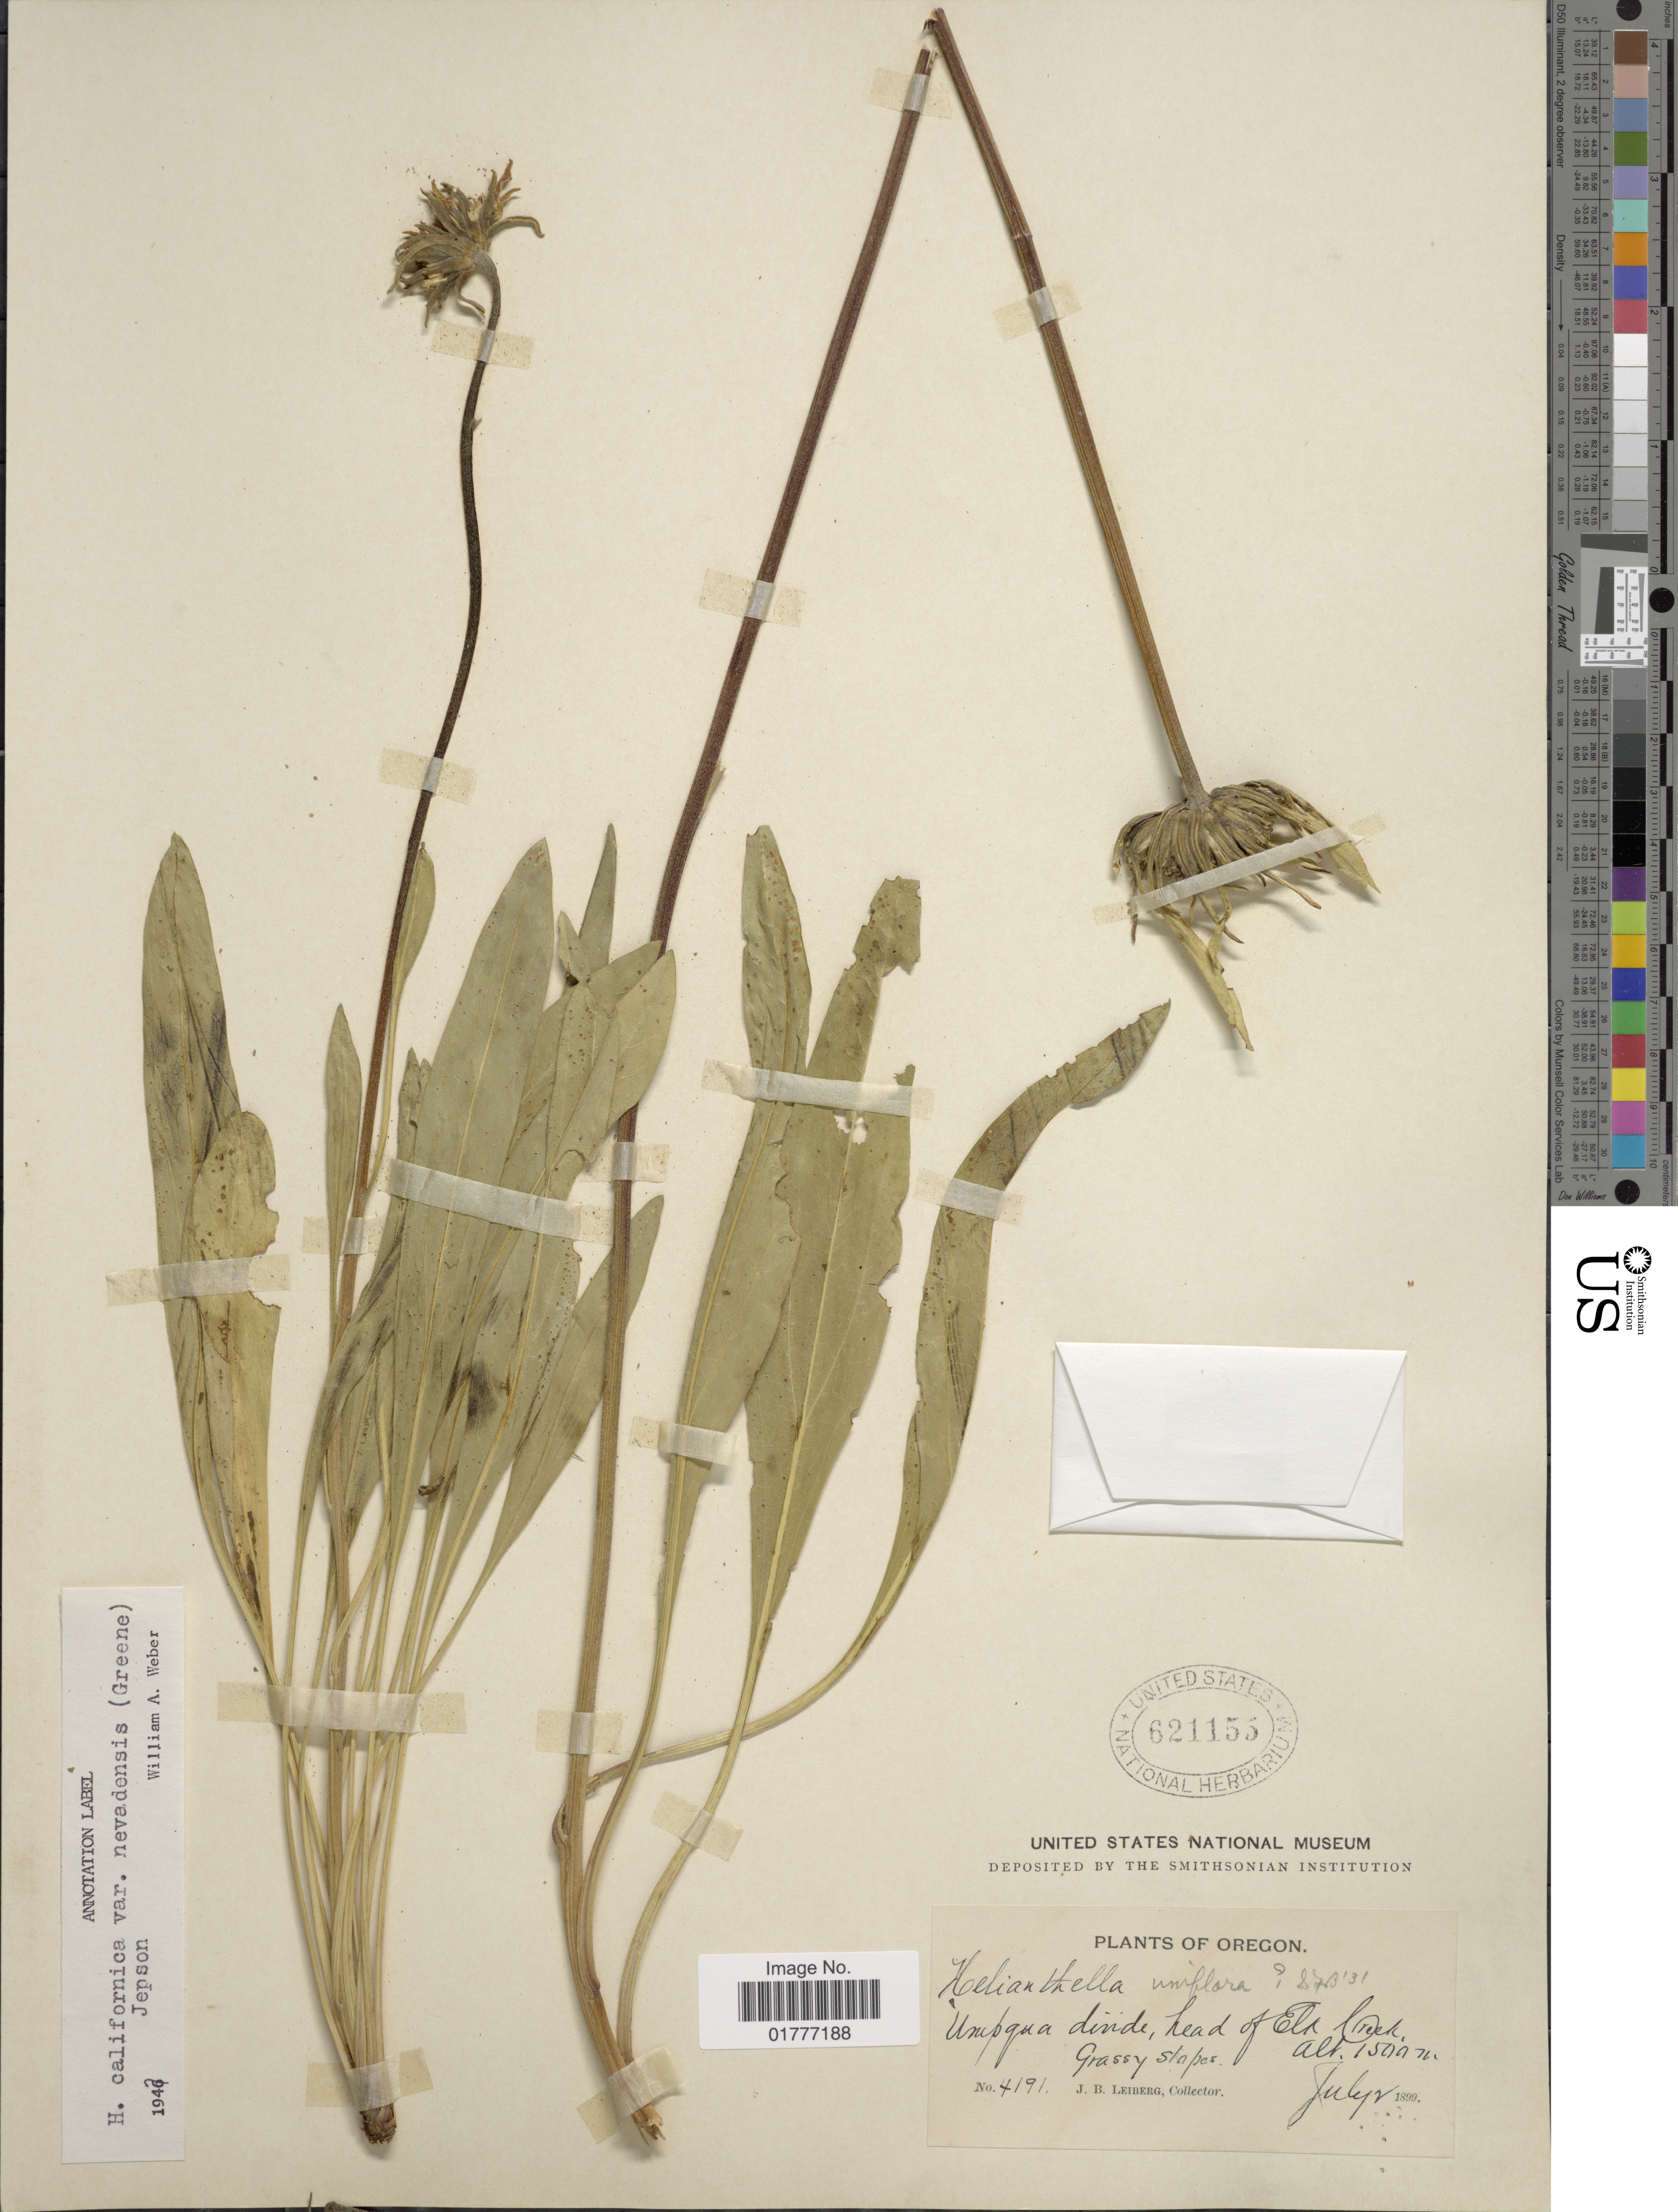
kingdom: Plantae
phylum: Tracheophyta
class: Magnoliopsida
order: Asterales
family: Asteraceae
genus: Helianthella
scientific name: Helianthella californica var. nevadensis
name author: (Greene) Jeps.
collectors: J. B. Leiberg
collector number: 4191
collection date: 1899-07-02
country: United States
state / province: Oregon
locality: Impqua divide, head of Elk Creek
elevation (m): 1500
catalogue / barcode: US 621155